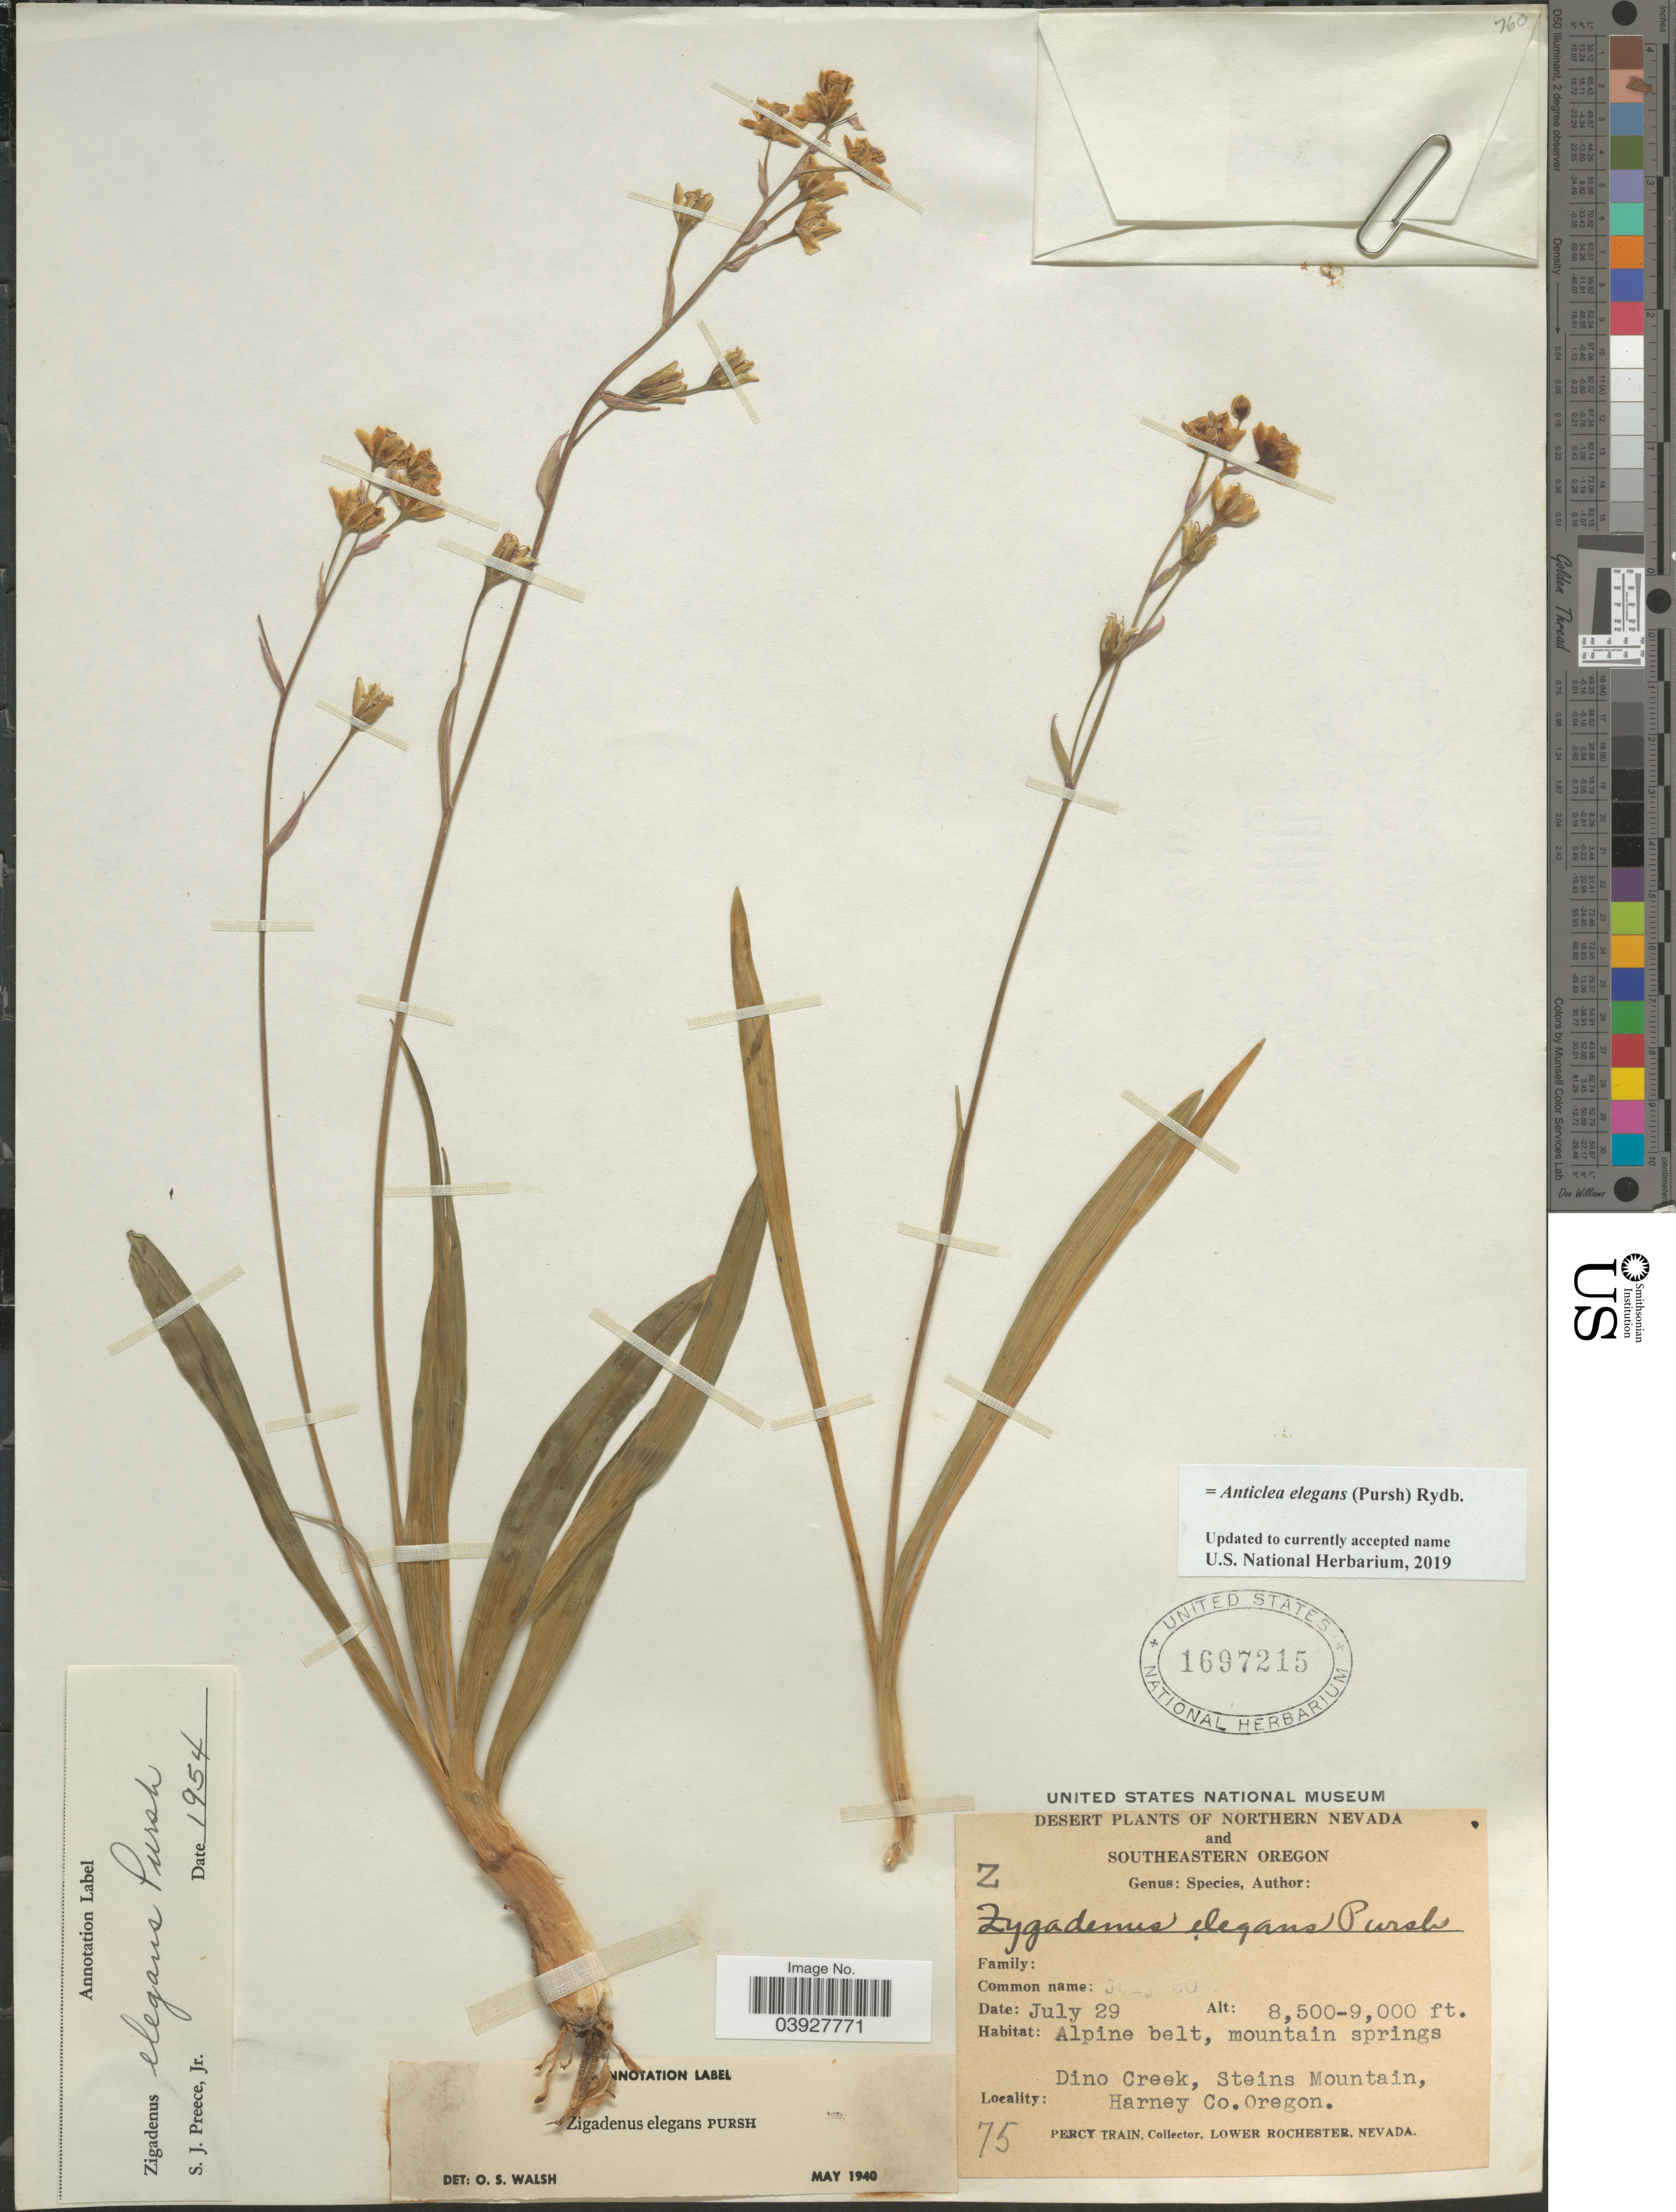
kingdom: Plantae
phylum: Tracheophyta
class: Liliopsida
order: Liliales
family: Melanthiaceae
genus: Anticlea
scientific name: Anticlea elegans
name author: (Pursh) Rydb.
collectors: P. Train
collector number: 75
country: United States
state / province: Oregon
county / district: Harney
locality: Southeastern Oregon. Alpine belt, mountain springs. Dino Creek, Steins Mountain, Harney Co.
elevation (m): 2591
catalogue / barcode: US 1697215